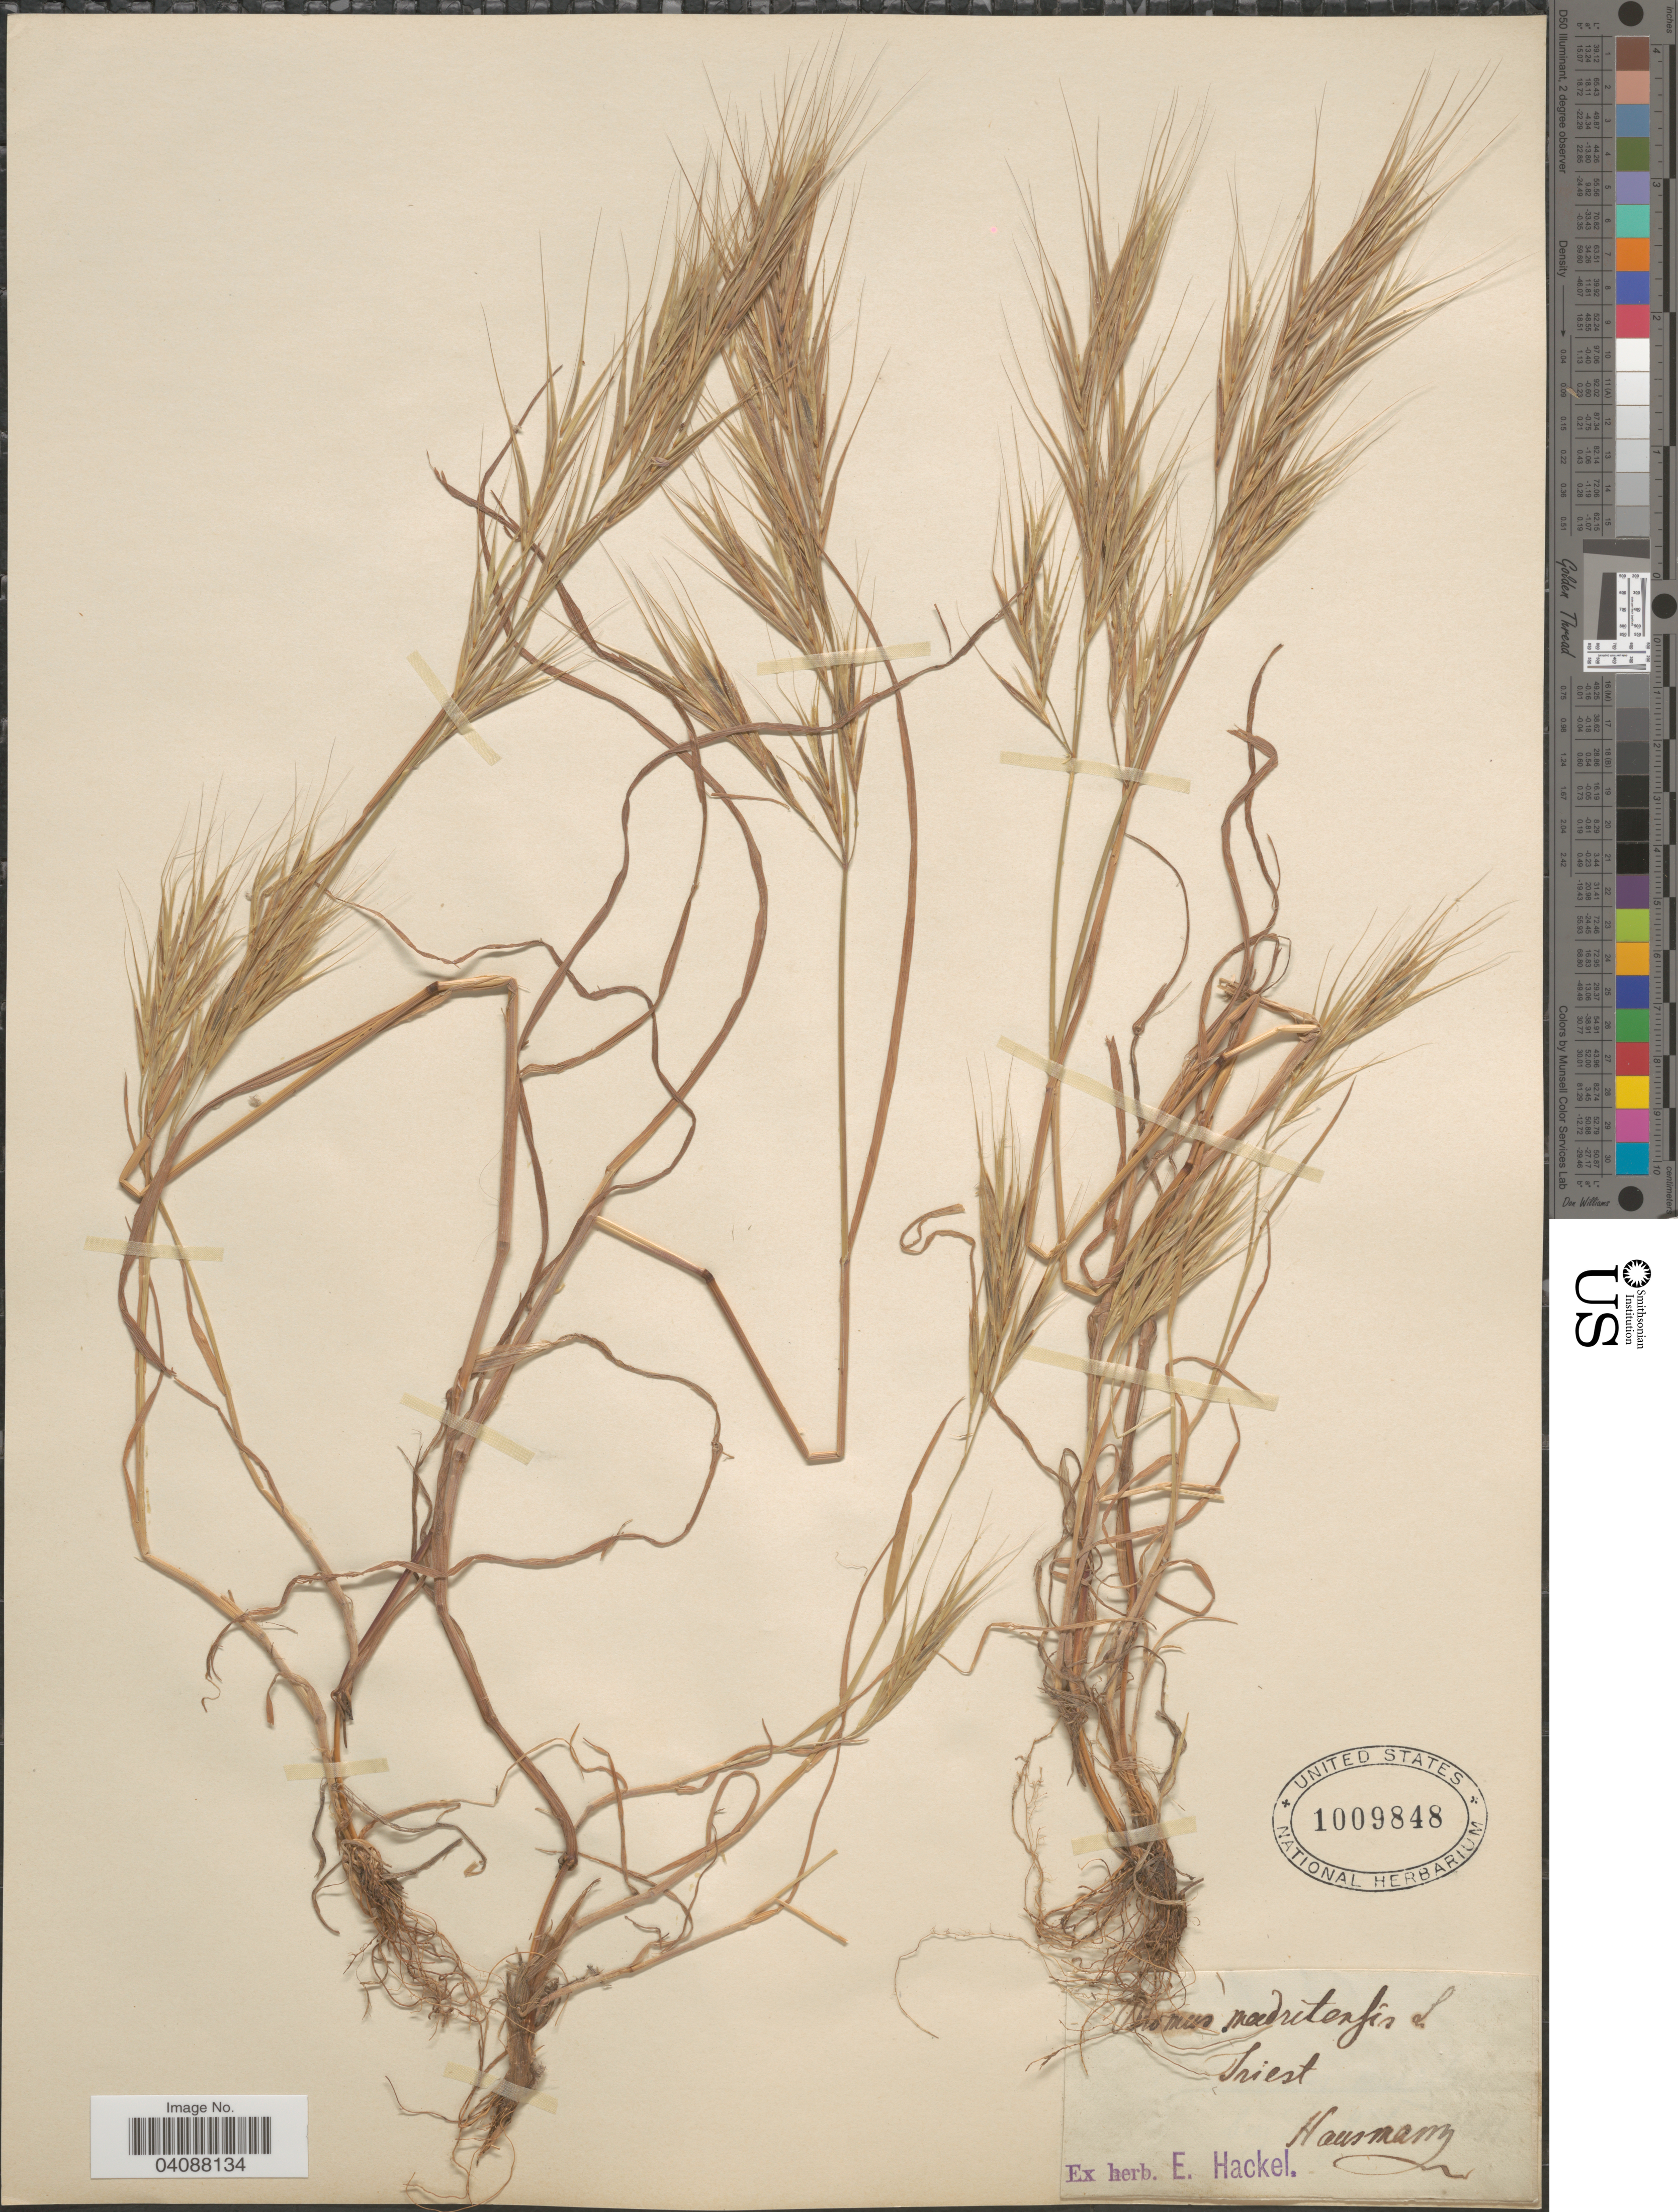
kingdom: Plantae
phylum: Tracheophyta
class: Liliopsida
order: Poales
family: Poaceae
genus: Bromus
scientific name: Bromus madritensis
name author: L.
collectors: -. Hausmann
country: Italy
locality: Triest.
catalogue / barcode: US 1009848